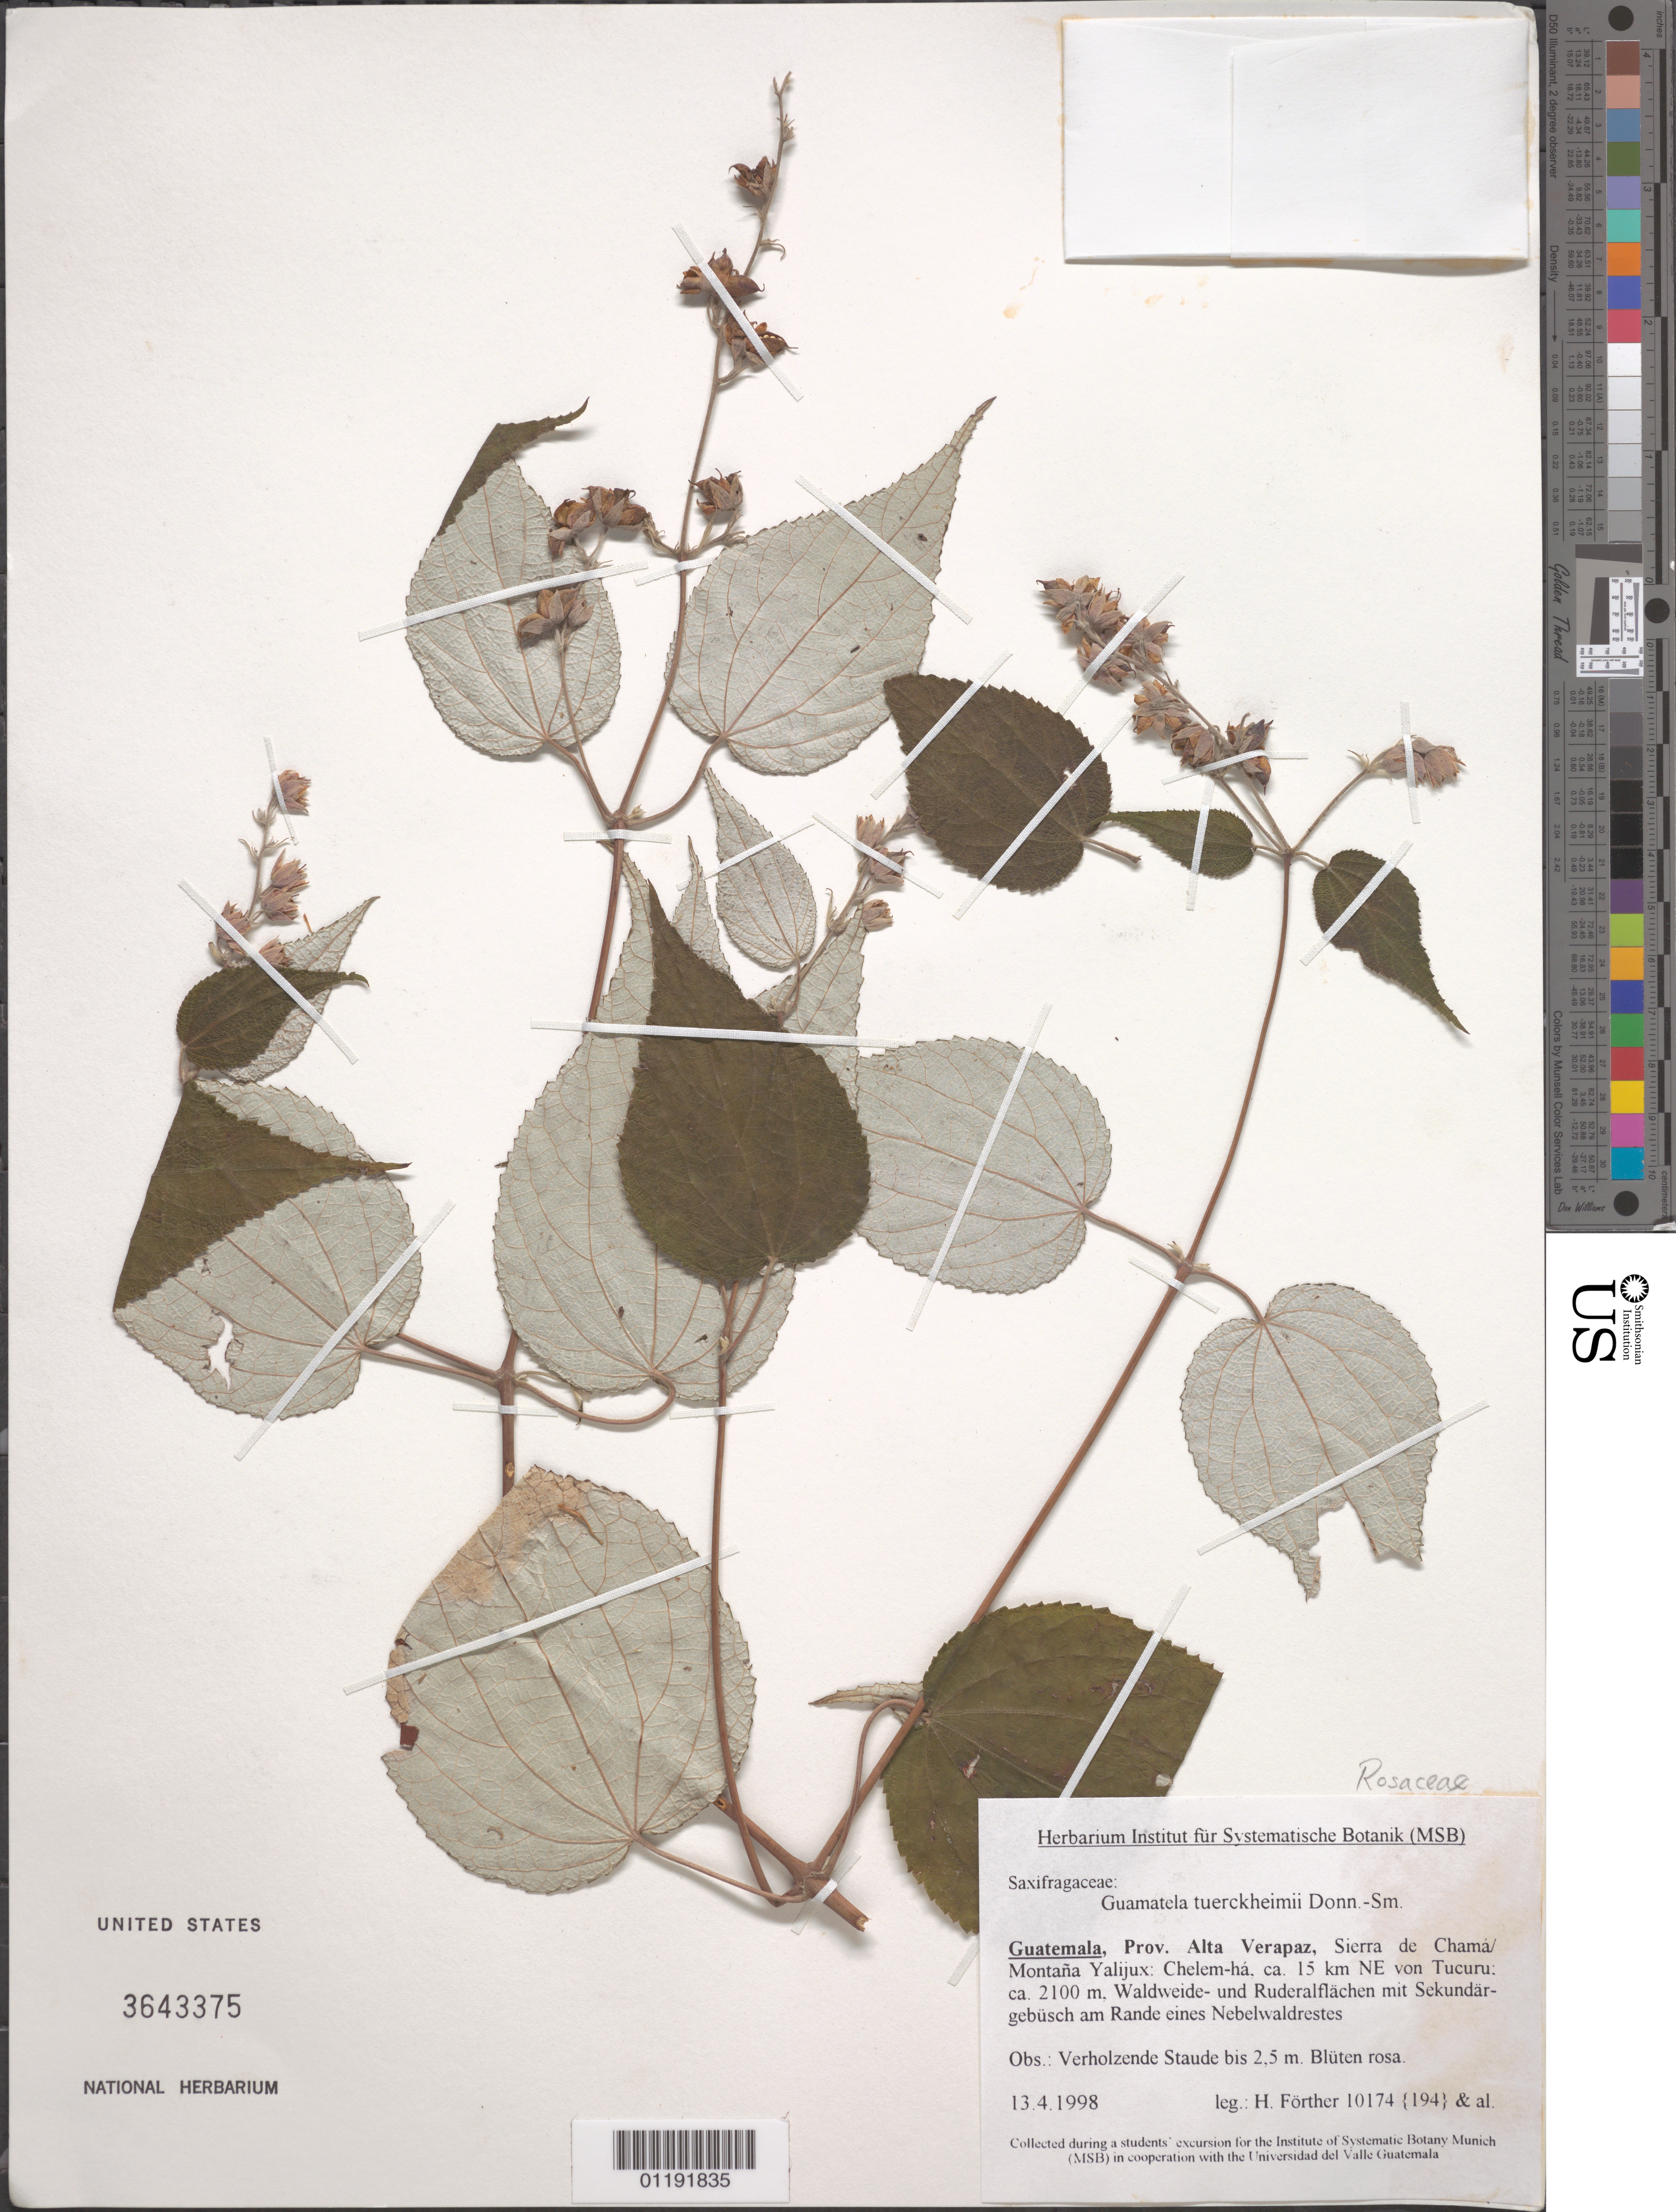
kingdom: Plantae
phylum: Tracheophyta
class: Magnoliopsida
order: Crossosomatales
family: Guamatelaceae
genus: Guamatela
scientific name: Guamatela tuerckheimii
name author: Donn. Sm.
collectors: H. Fôrther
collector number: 10174 {194}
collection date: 1998-04-13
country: Guatemala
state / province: Alta Verapaz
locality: Sierra de Chama/Montana Yalijux, Chelem-ha, approx 15 km NE of Tucuru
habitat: Wood pasture and ruderal areas with secondary shrubbery at edge of cloud forest remnant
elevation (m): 2100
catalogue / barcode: US 3643375